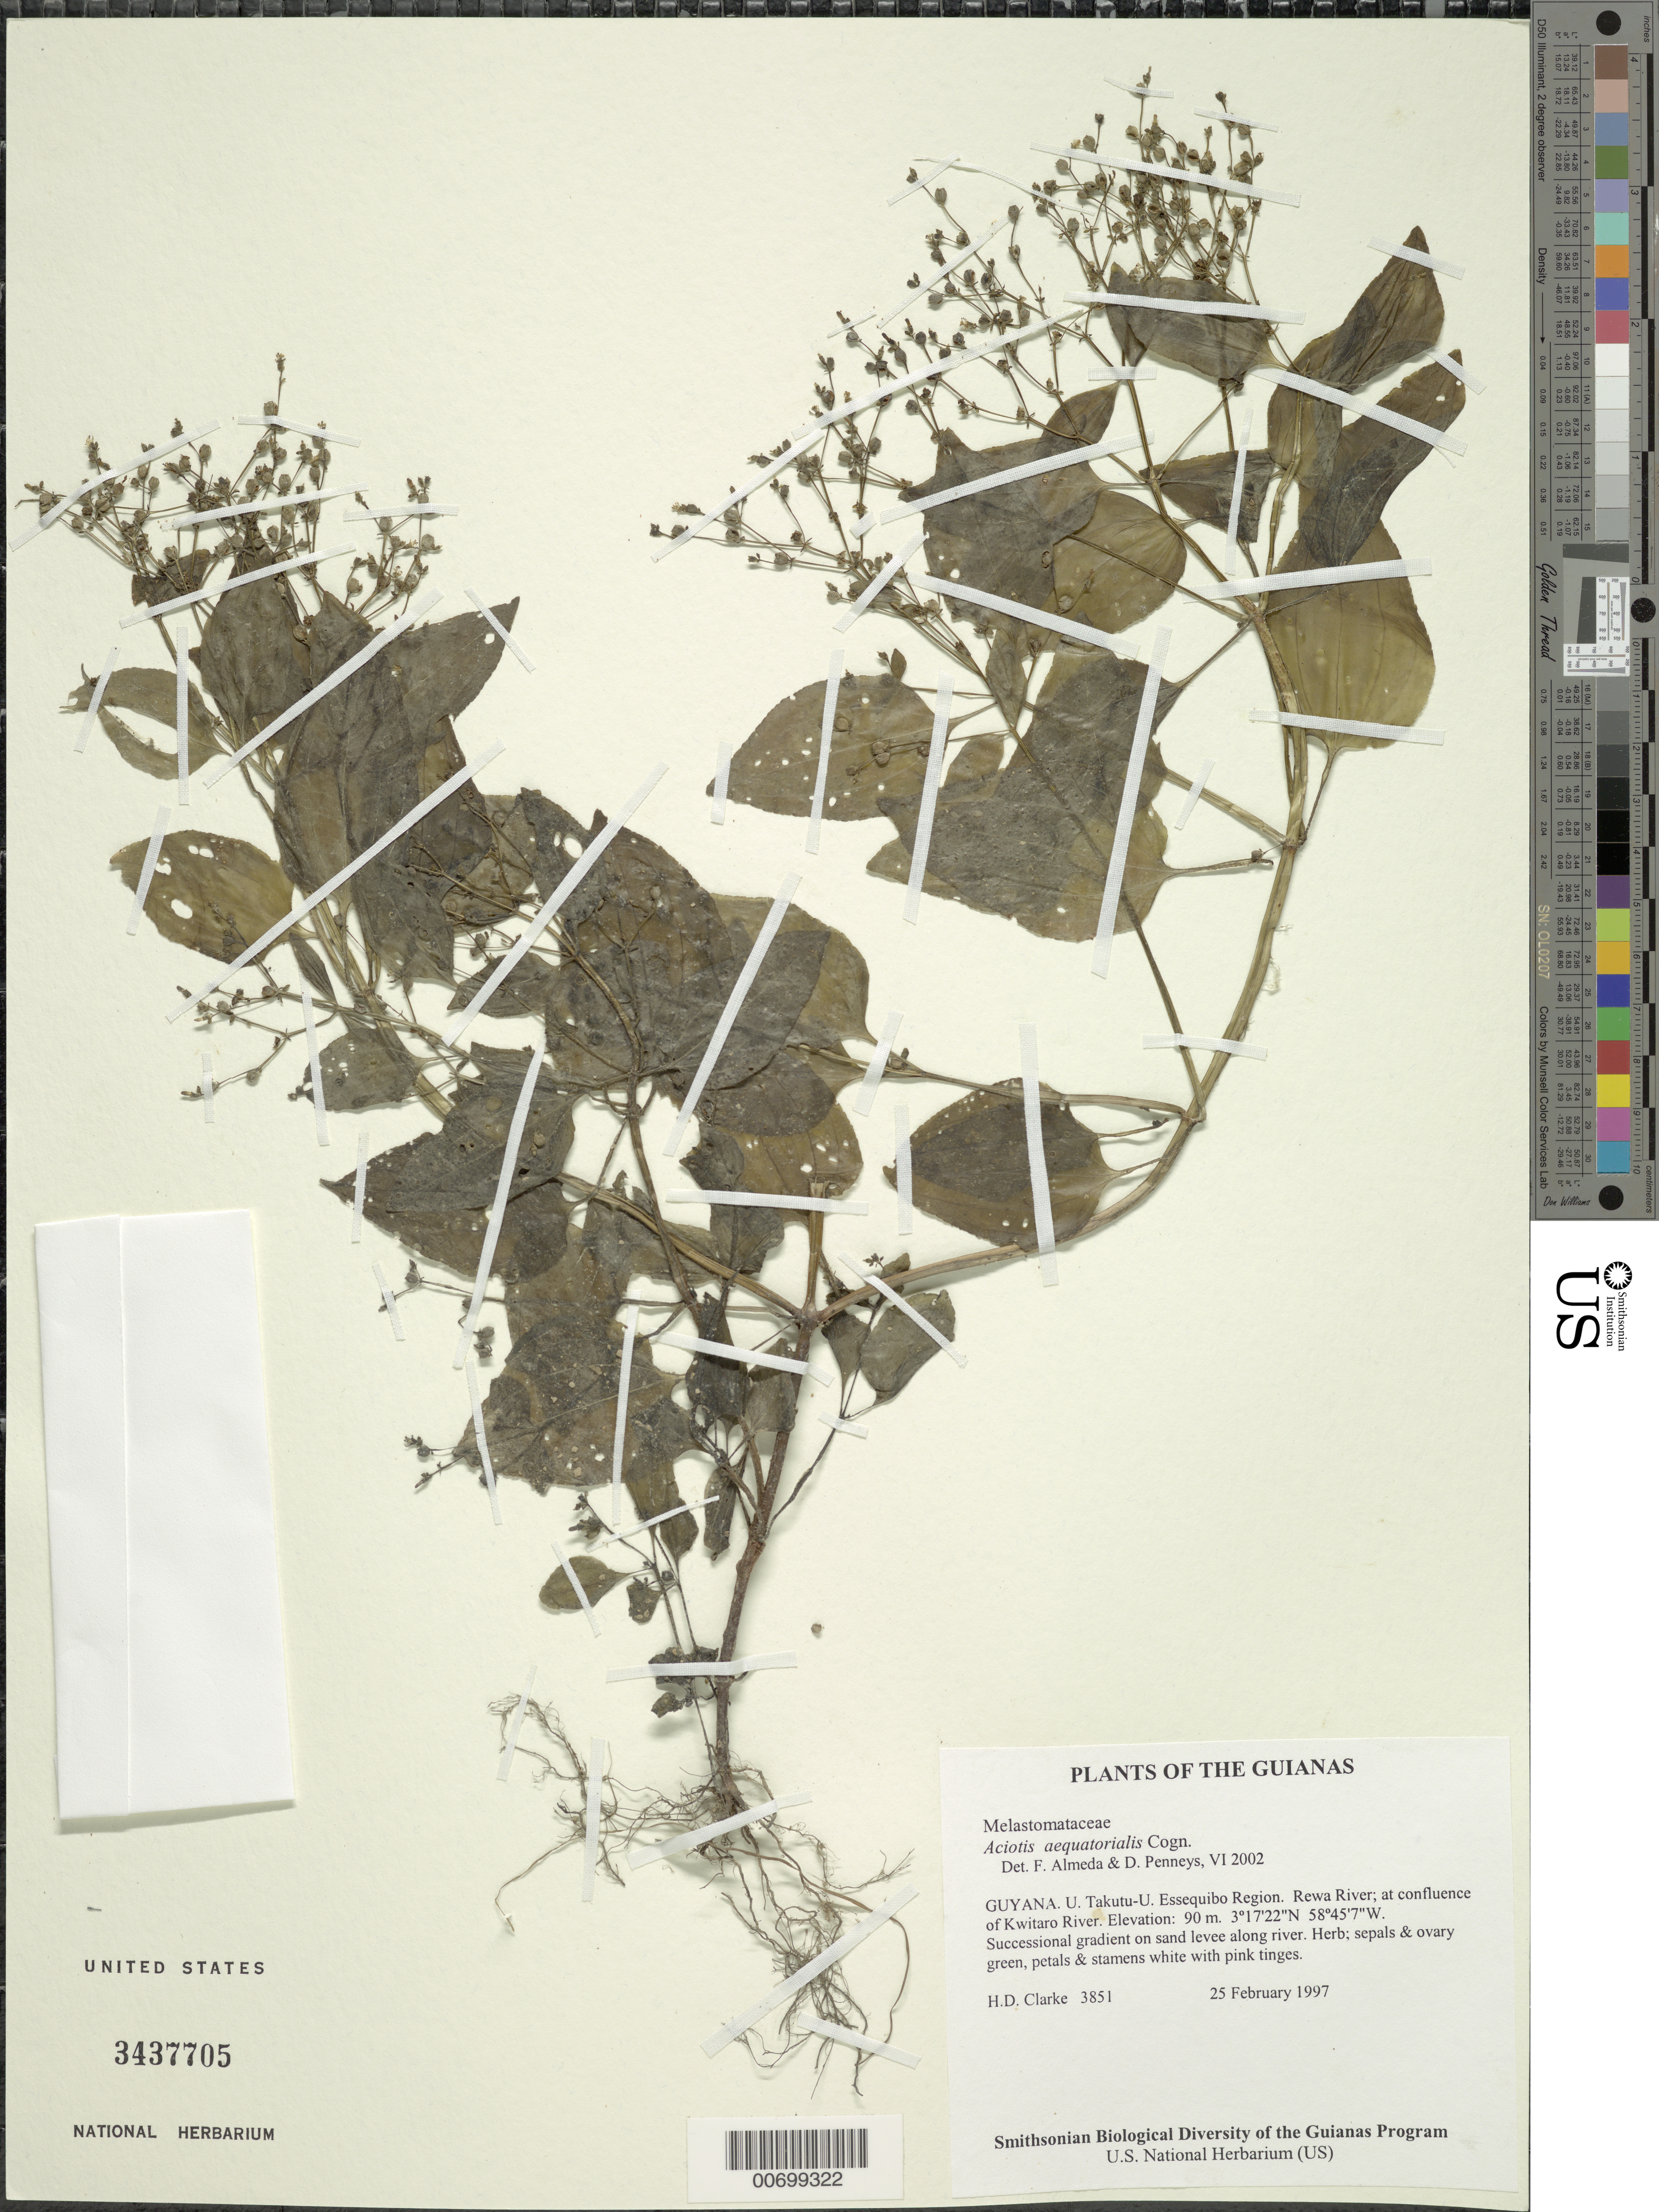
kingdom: Plantae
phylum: Tracheophyta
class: Magnoliopsida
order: Myrtales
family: Melastomataceae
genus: Aciotis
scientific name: Aciotis aequatorialis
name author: Cogn.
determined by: Almeda, F.; Penneys, D. S.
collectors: H. D. Clarke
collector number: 3851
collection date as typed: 25 February 1997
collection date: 1997-02-25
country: Guyana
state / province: U. Takutu-U. Essequibo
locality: Rewa River; at confluence of Kwitaro River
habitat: Successional gradient on sand levee along river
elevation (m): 90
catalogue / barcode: US 3437705